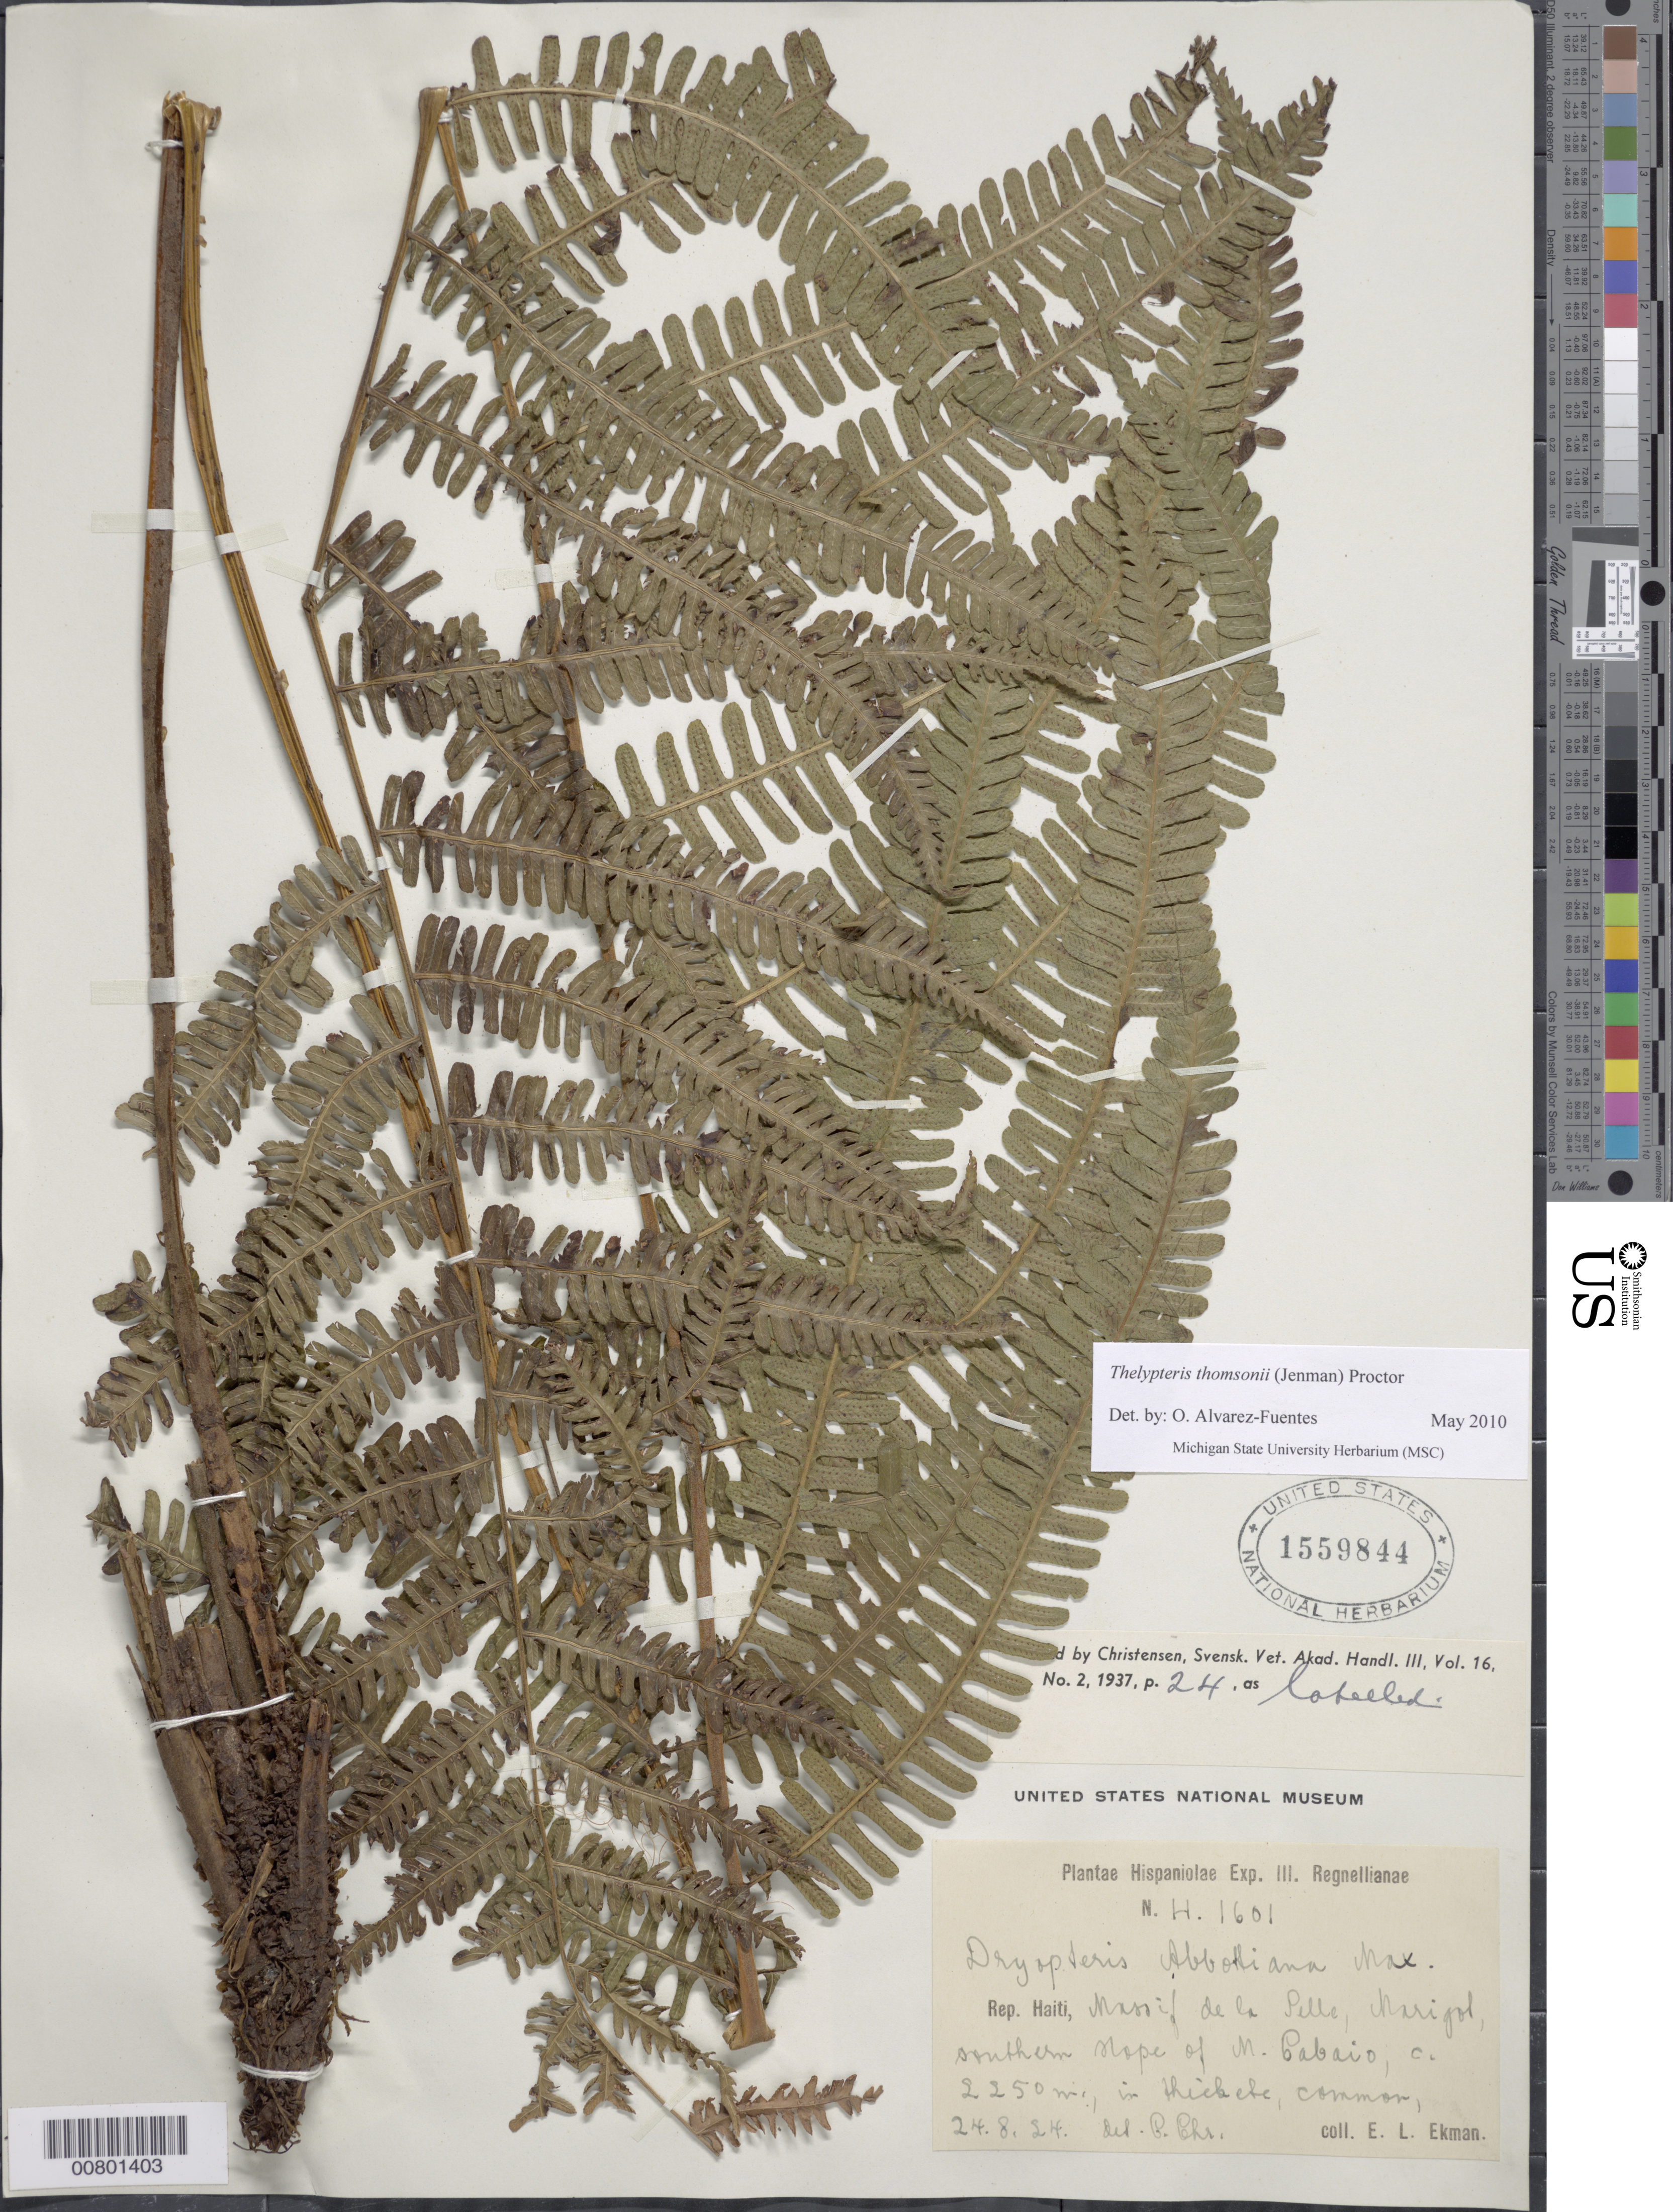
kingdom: Plantae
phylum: Tracheophyta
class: Polypodiopsida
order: Polypodiales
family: Thelypteridaceae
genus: Amauropelta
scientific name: Amauropelta thomsonii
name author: (Jenman) Pic. Serm.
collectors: E. L. Ekman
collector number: H 1601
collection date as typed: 24 Aug 1924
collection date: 1924-08-24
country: Haiti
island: Hispaniola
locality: Massif de la Selle, Marigot, S slope of M. Cabaio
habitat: In thickets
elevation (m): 2250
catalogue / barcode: US 1559844